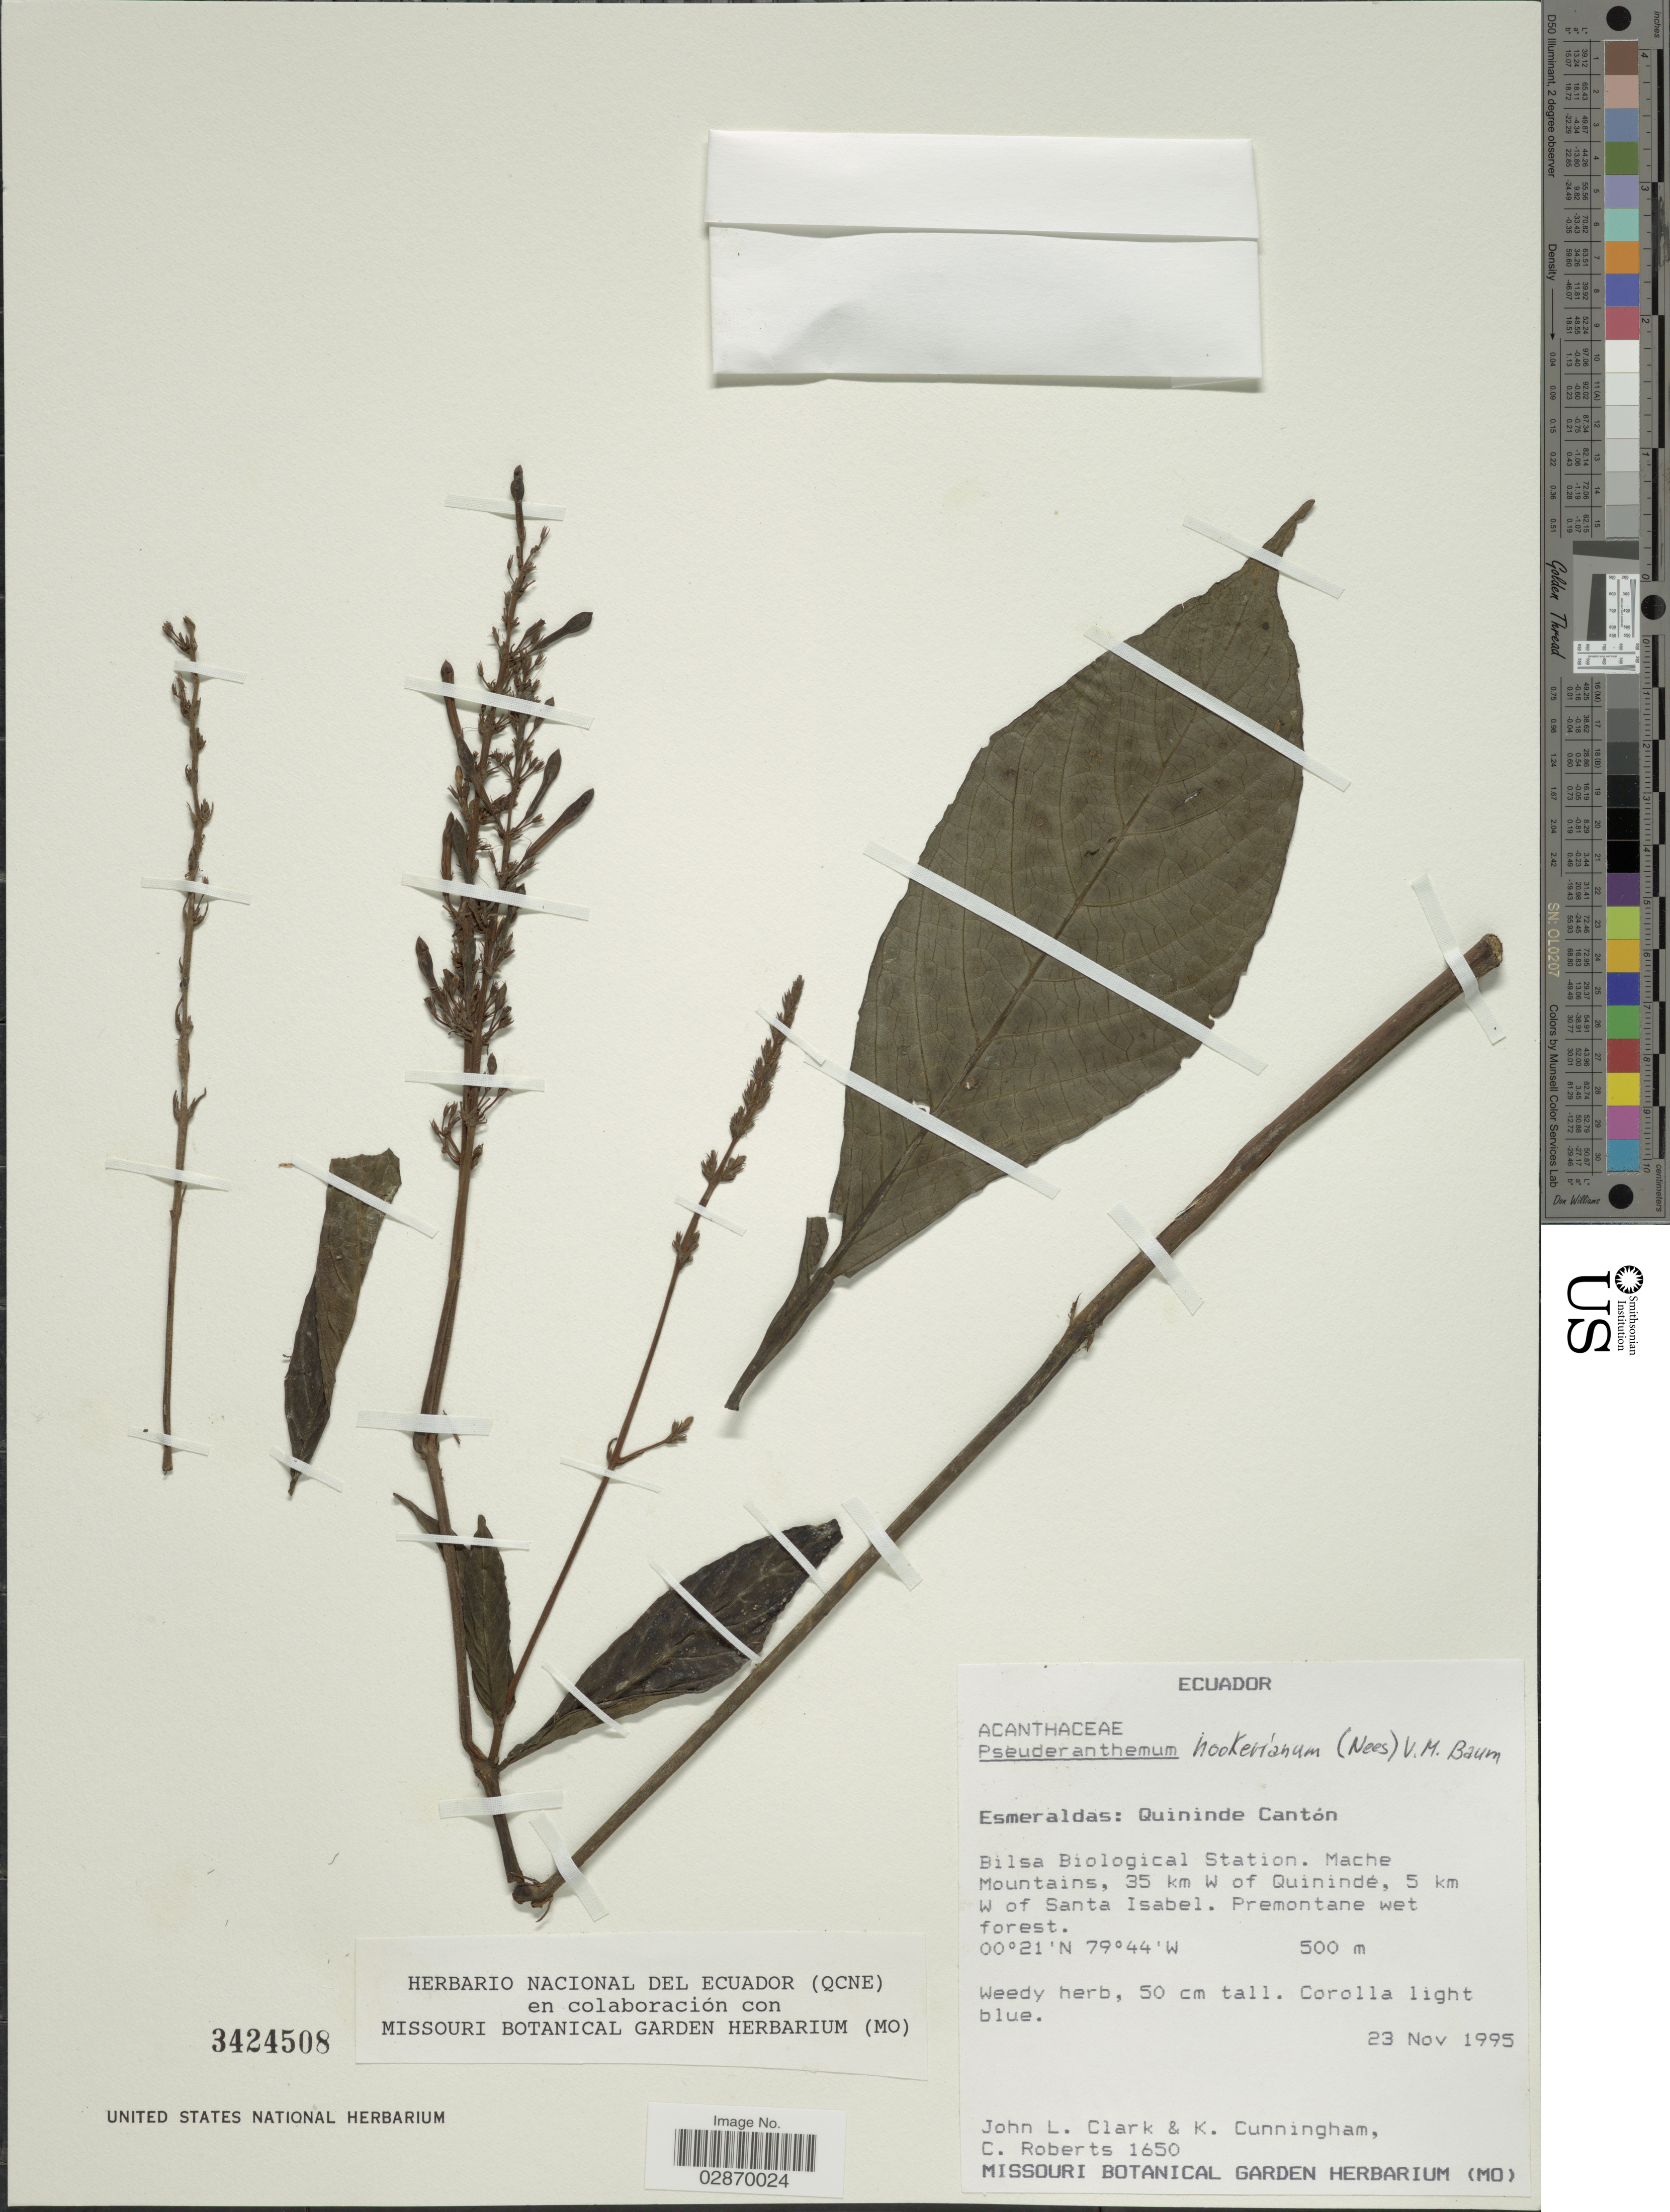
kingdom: Plantae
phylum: Tracheophyta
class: Magnoliopsida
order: Lamiales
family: Acanthaceae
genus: Pseuderanthemum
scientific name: Pseuderanthemum hookerianum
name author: (Nees) V.M. Baum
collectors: J. L. Clark, K. Cunningham & C. Roberts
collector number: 1650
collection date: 1995-11-23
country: Ecuador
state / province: Esmeraldas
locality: Quininde Cantón, Bilsa Biological Station, Mache Mountains, 35 km W of Quinindé, 5 km W of Santa Isabel.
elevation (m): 500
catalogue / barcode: US 3424508